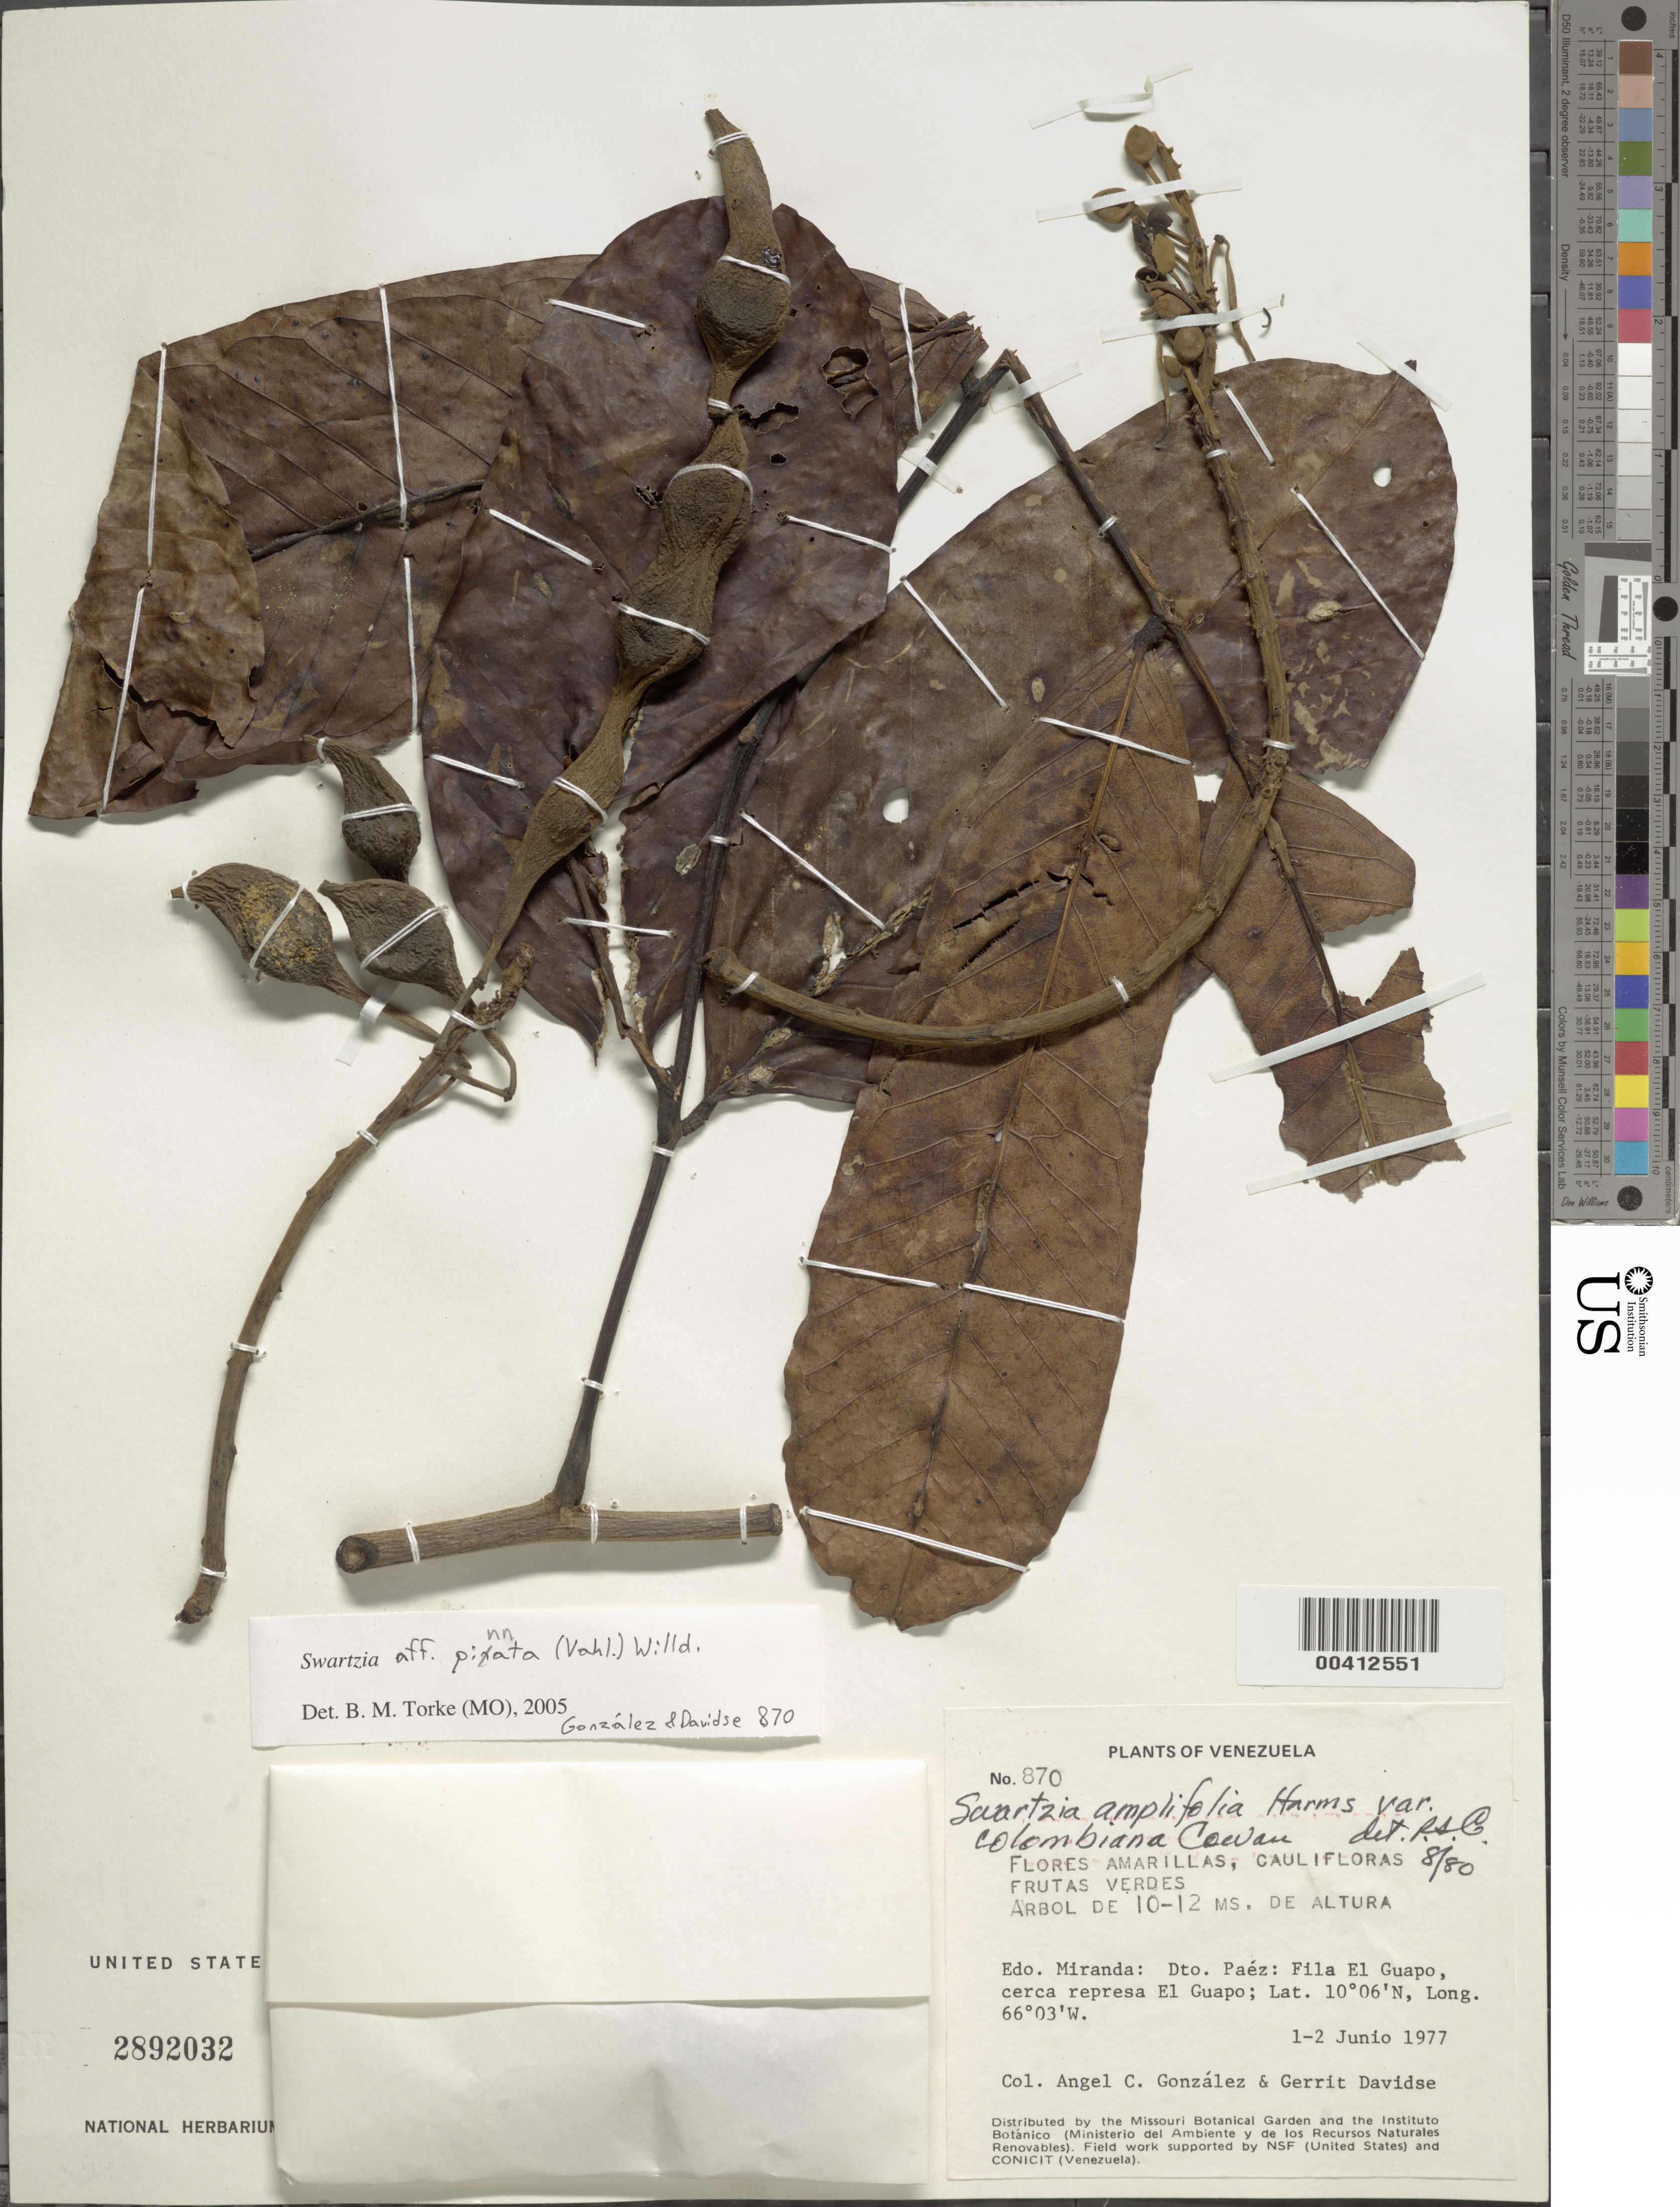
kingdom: Plantae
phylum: Tracheophyta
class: Magnoliopsida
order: Fabales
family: Fabaceae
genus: Swartzia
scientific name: Swartzia sp. nov. aff. pinnata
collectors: A. C. González & G. Davidse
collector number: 870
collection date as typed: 01 Jun 1977 and 02 Jun 1977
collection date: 1977-06-01,1977-06-02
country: Venezuela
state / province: Miranda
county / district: Páez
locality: Fila El Guapo. cerca repressa El Guapo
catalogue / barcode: US 2892032